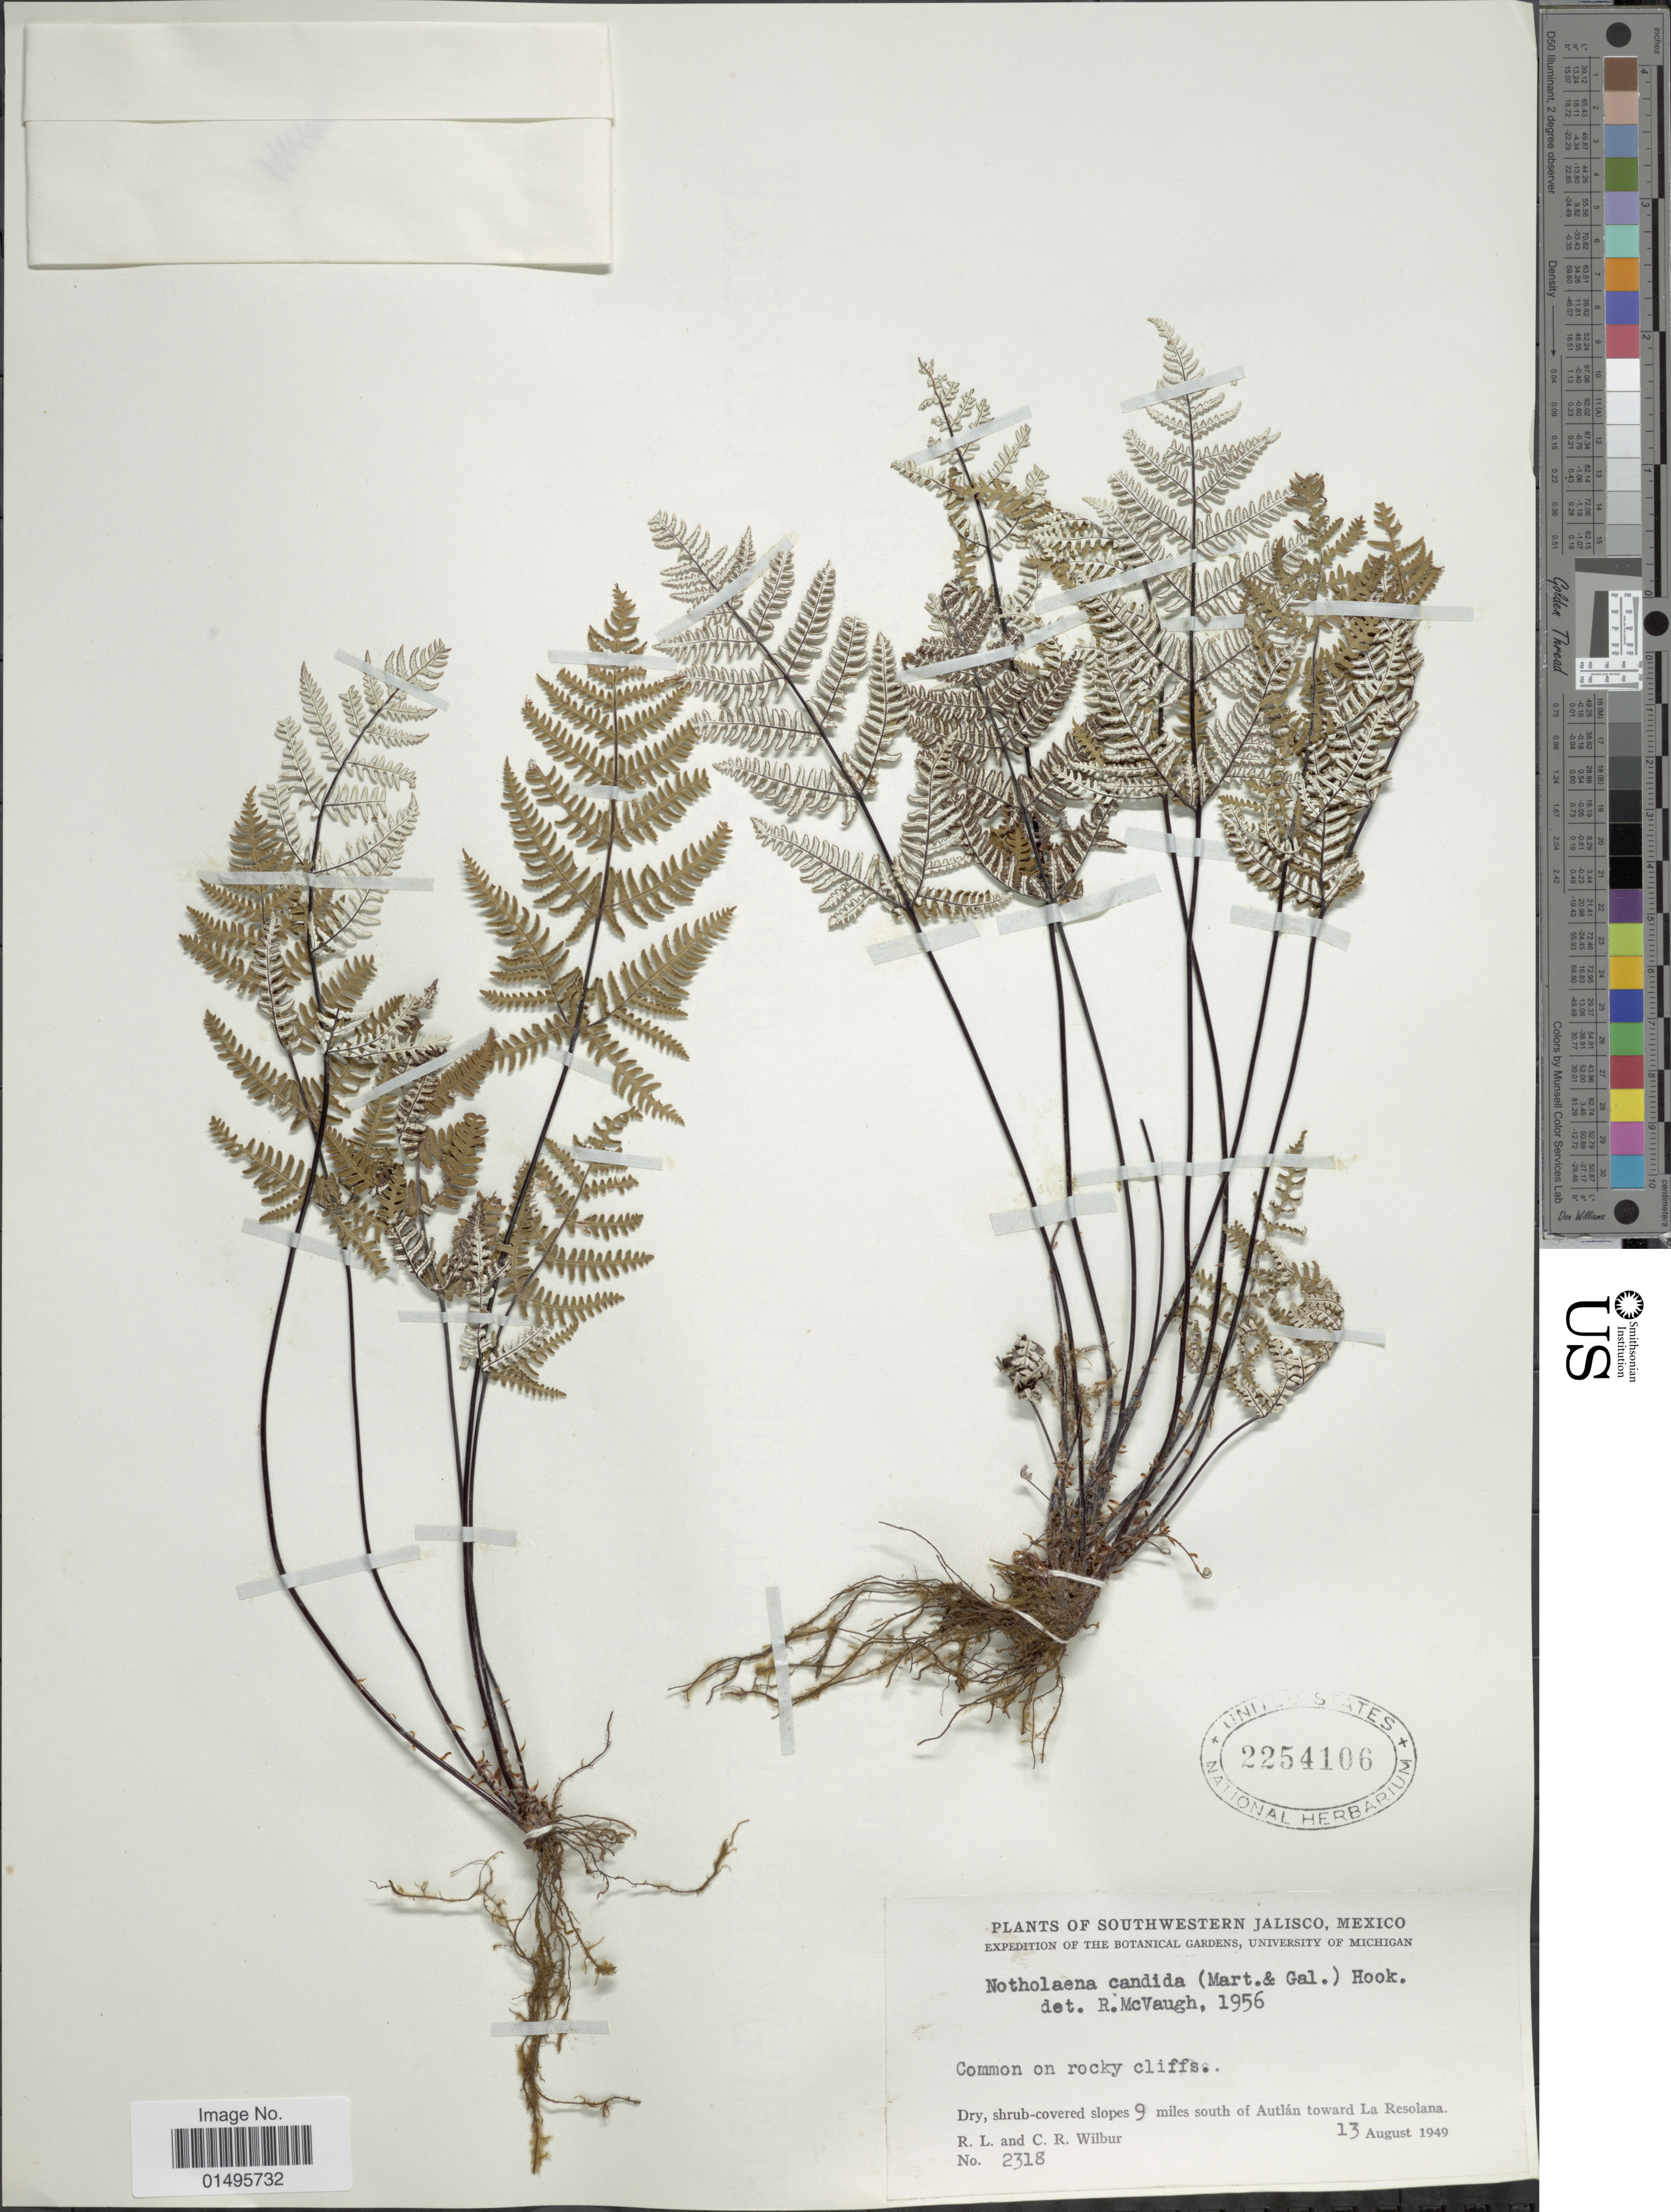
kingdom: Plantae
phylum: Tracheophyta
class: Polypodiopsida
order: Polypodiales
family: Pteridaceae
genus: Notholaena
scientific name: Notholaena candida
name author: (M. Martens) Hook.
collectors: R. L. Wilbur & C. Wilbur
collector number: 2318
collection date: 1949-08-13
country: Mexico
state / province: Jalisco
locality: Southwestern Jalisco, dry, shrub-covered slopes, 9 miles south of Autlan toward la Resolana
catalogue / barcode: US 2254106